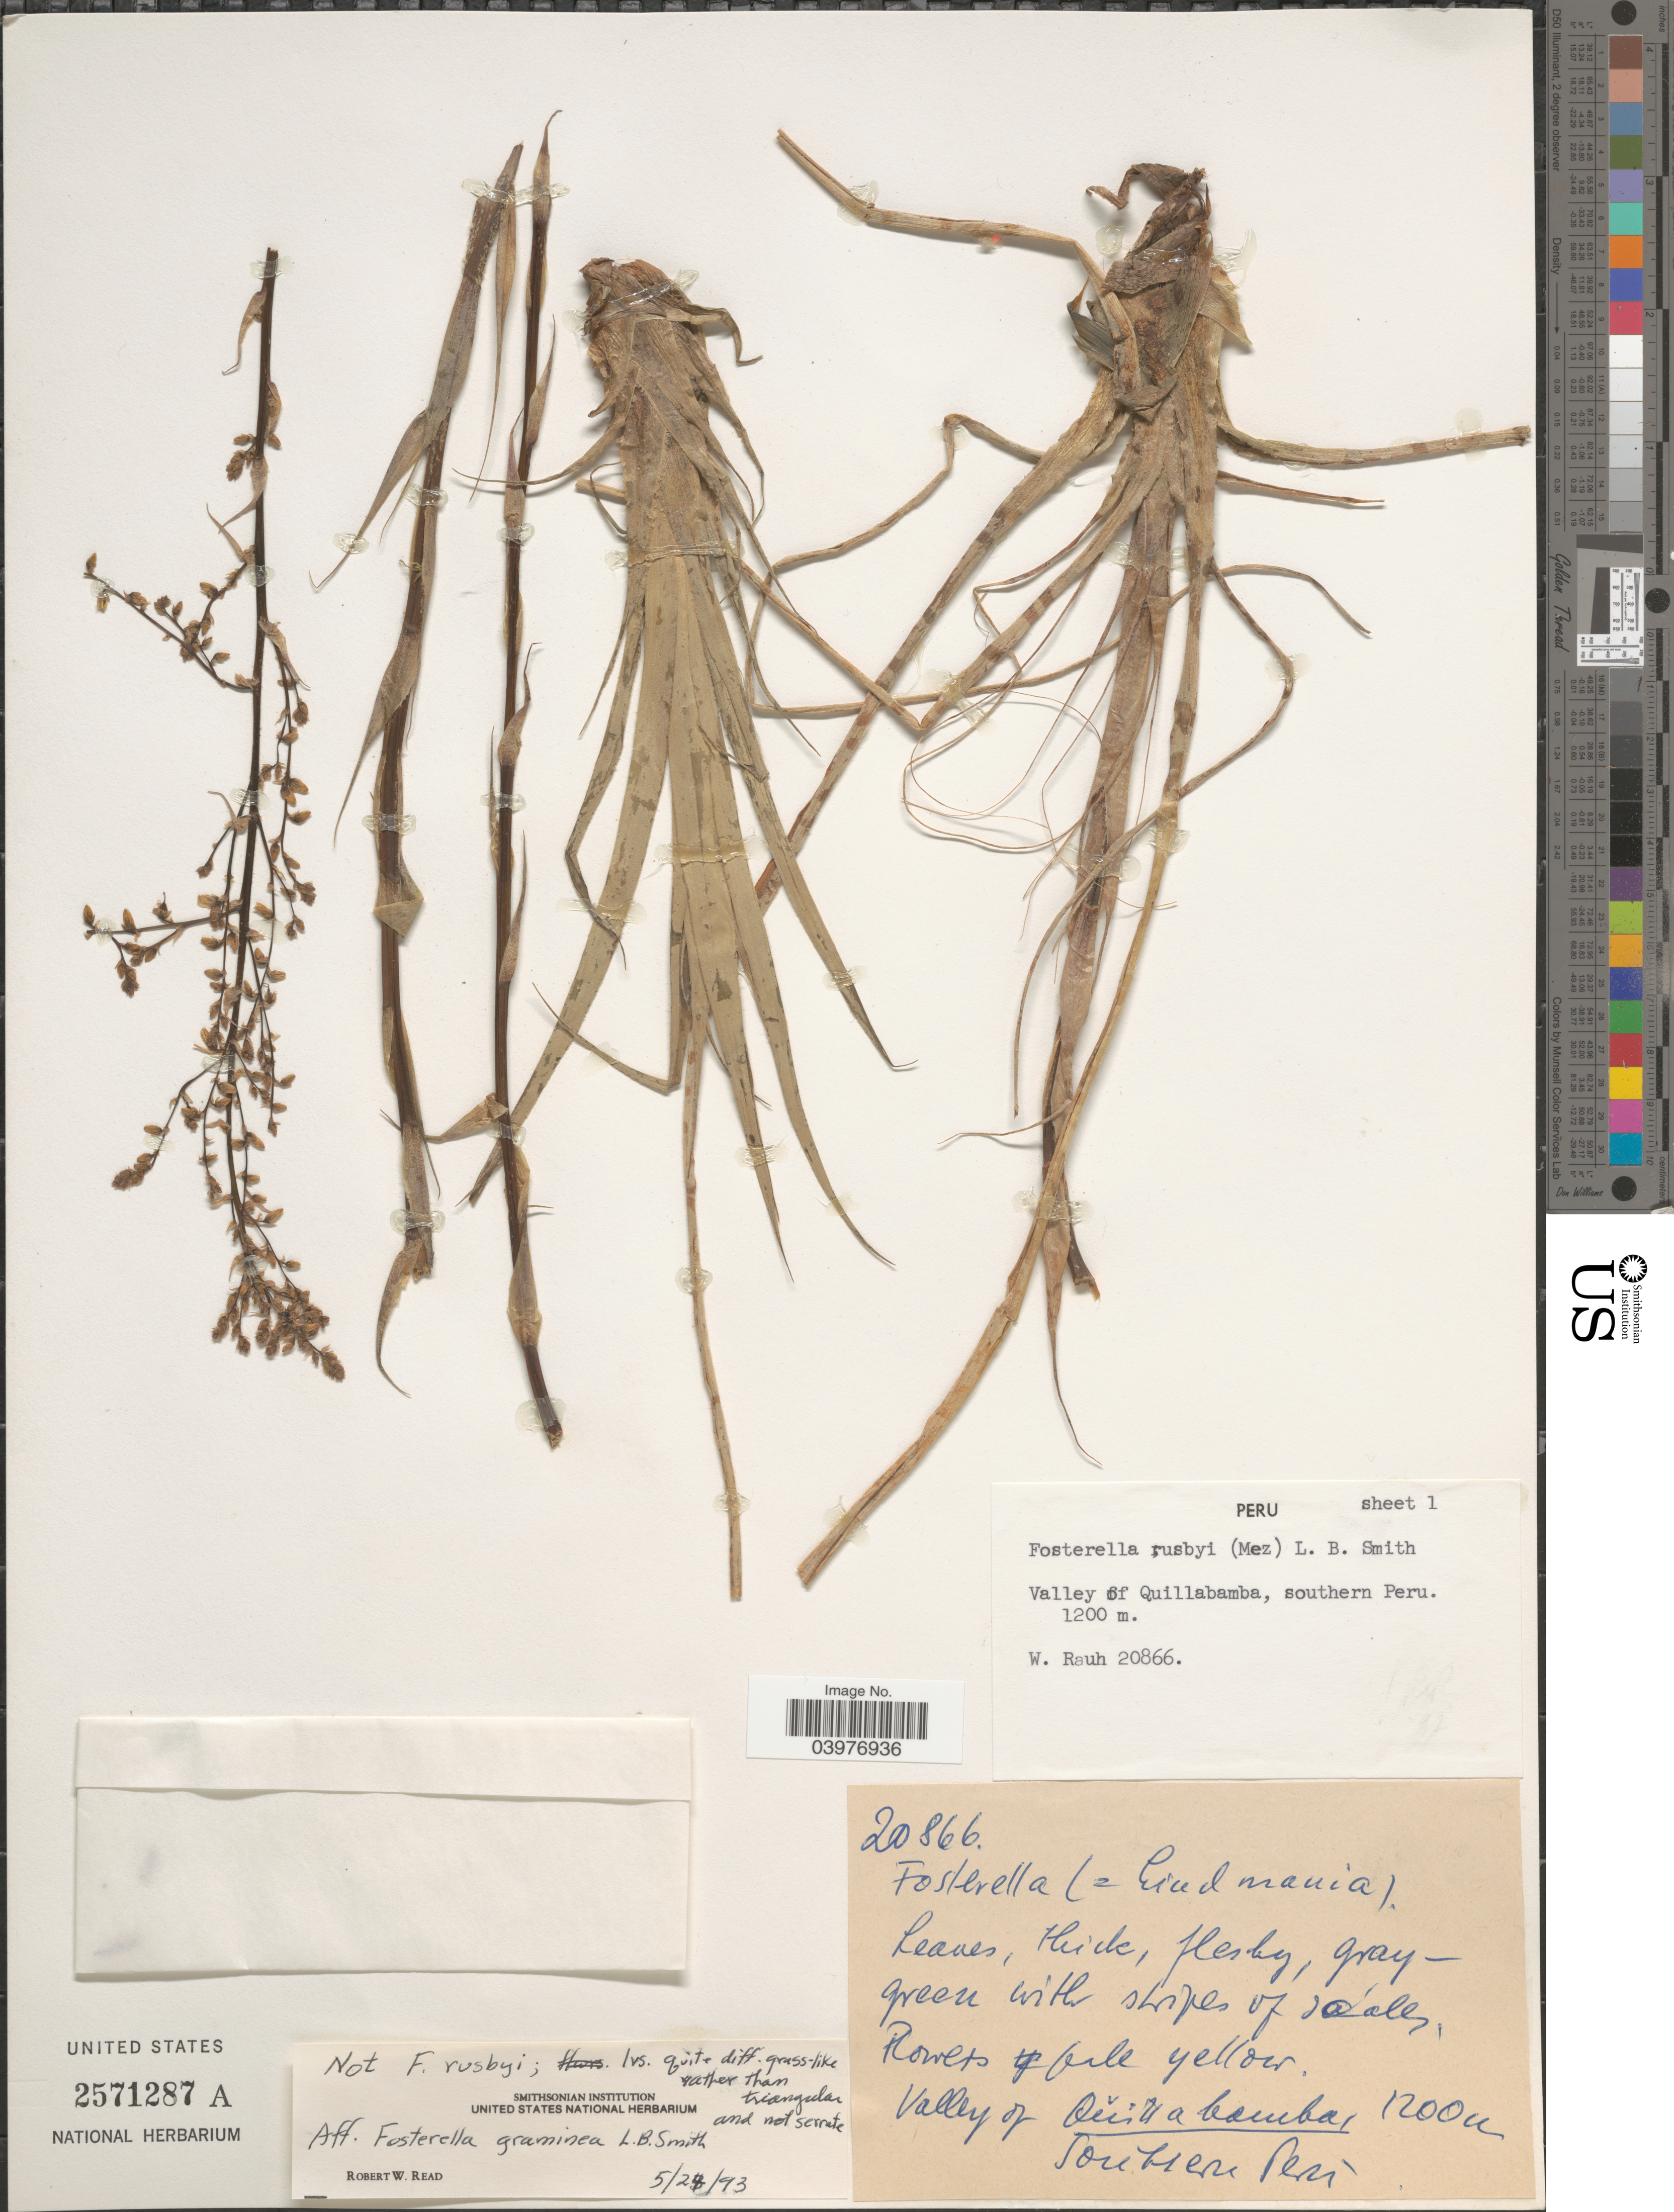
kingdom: Plantae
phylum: Tracheophyta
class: Liliopsida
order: Poales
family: Bromeliaceae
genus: Fosterella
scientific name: Fosterella graminea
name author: (L.B. Sm.) L.B. Sm.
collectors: W. Rauh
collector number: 20866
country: Peru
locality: Valley of Quillabamba, Southern Peru.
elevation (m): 1200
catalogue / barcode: US 2571287A